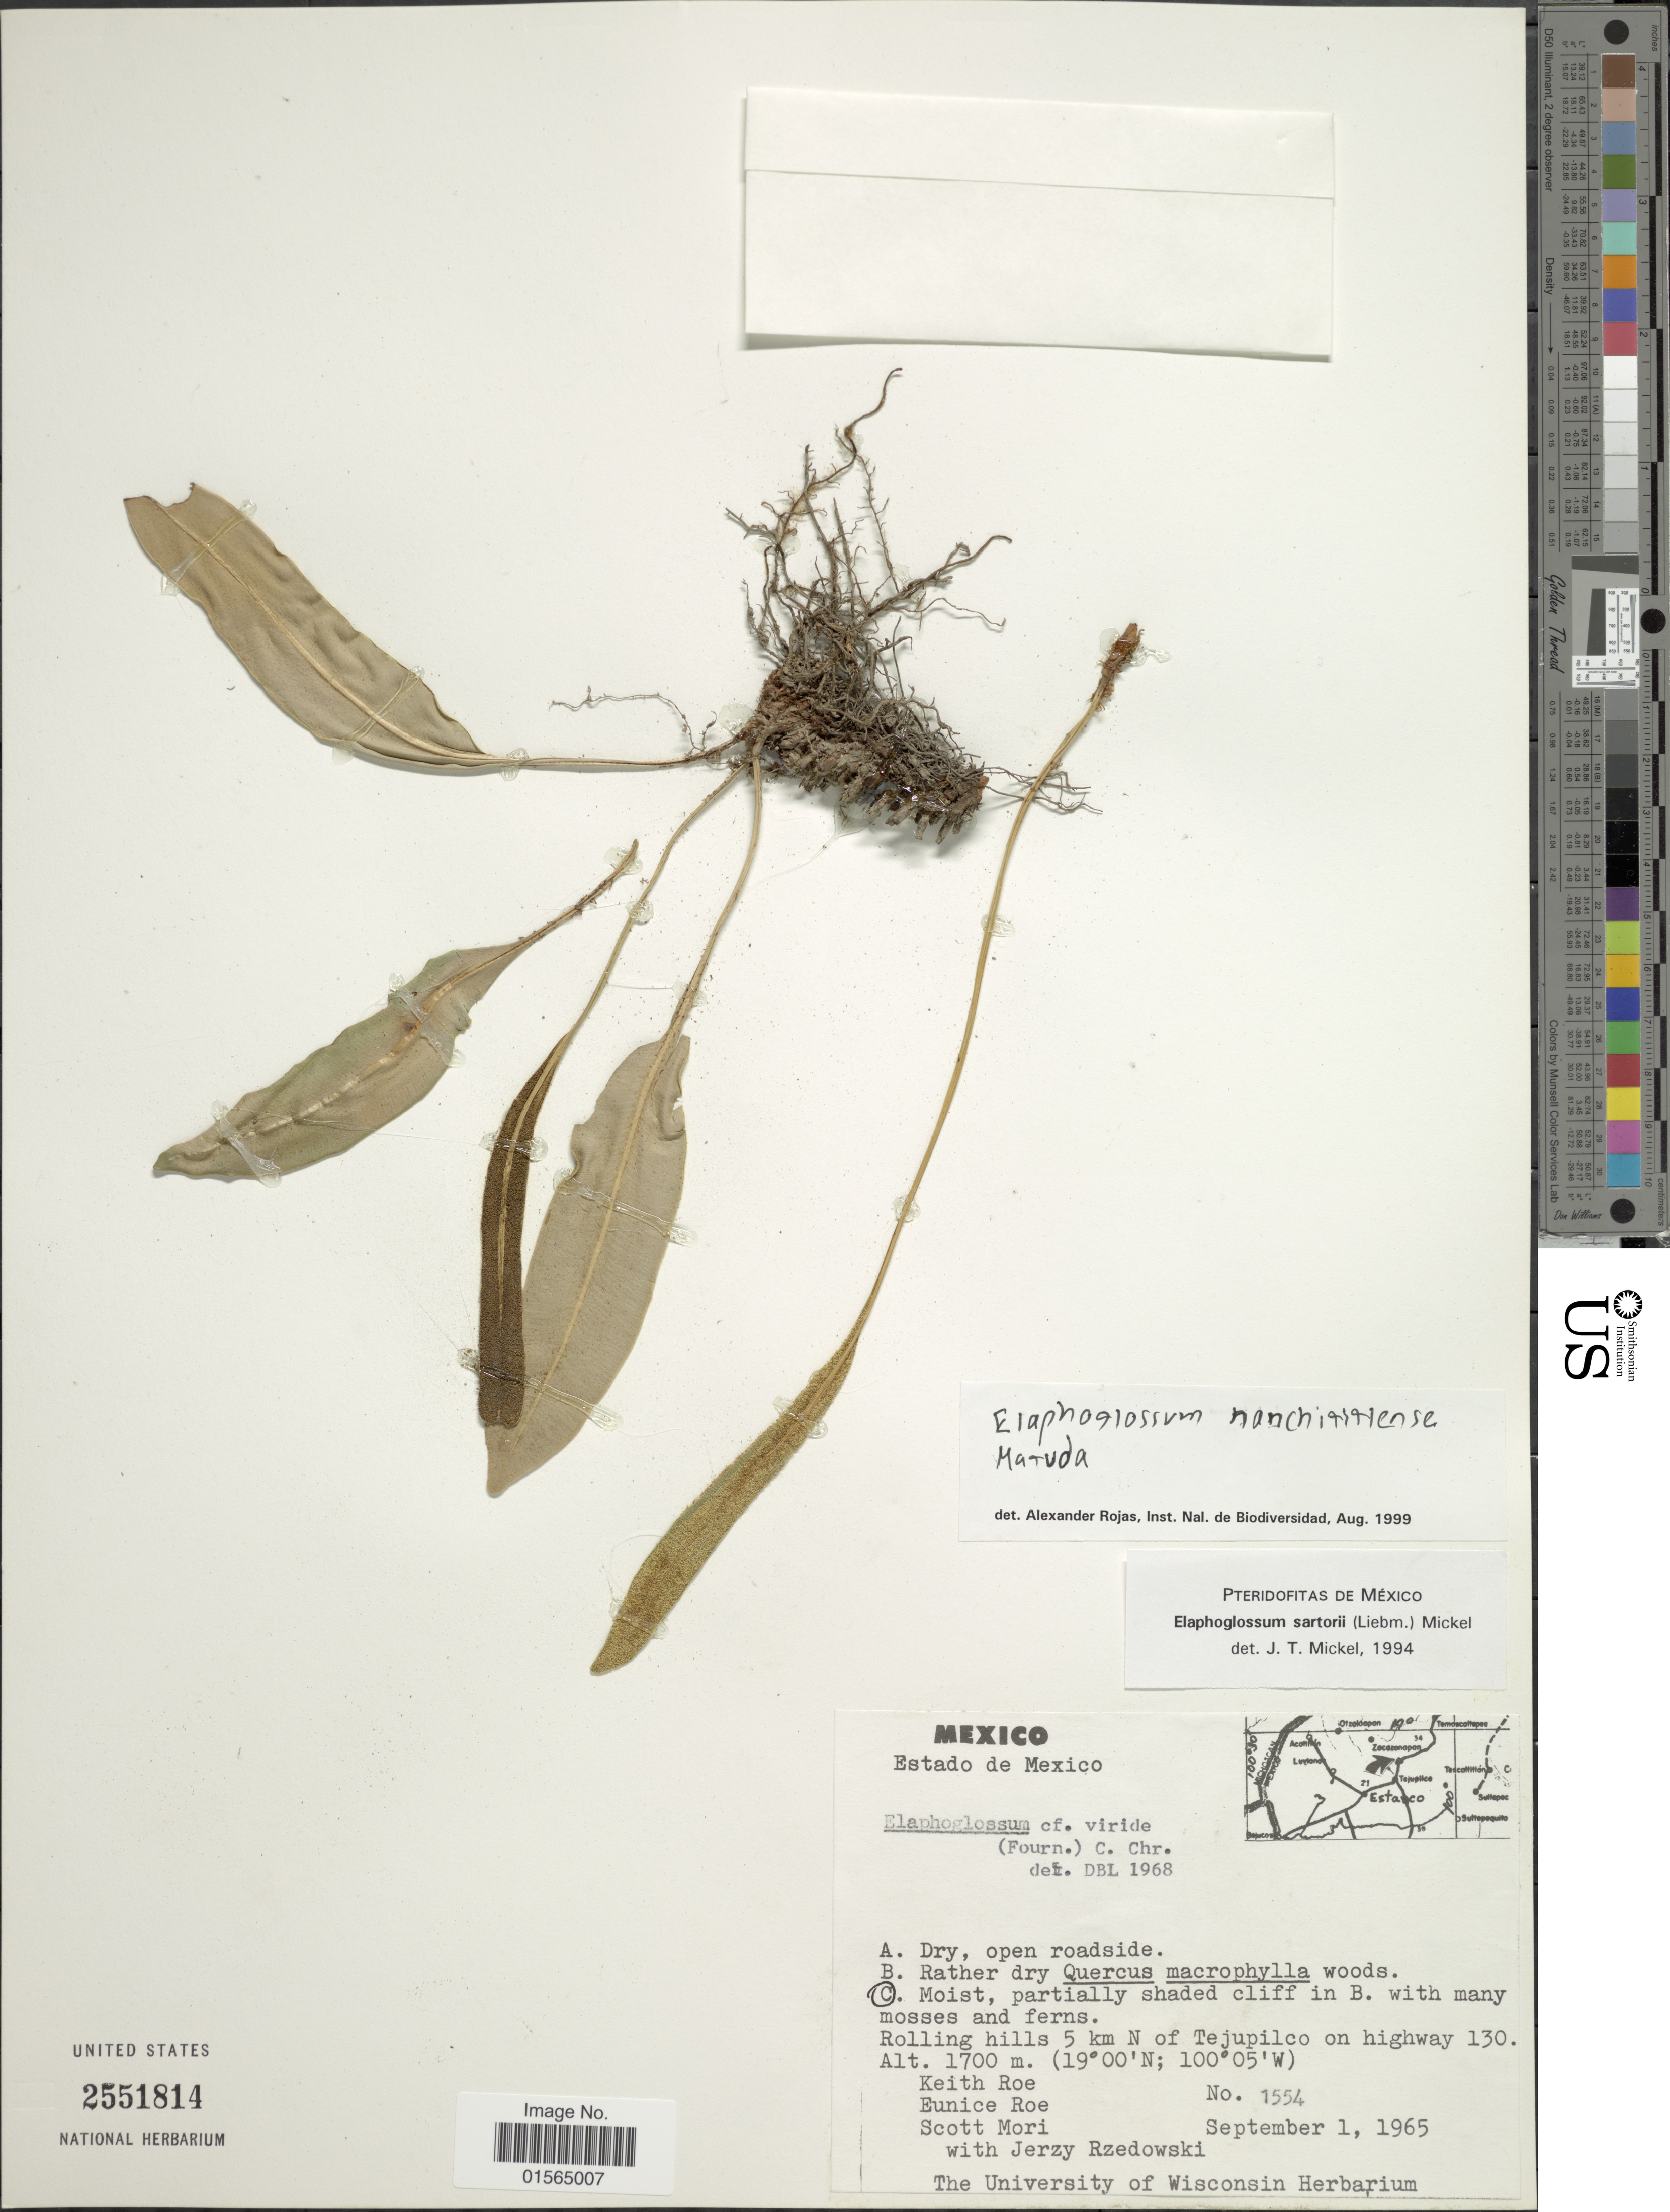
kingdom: Plantae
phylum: Tracheophyta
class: Polypodiopsida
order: Polypodiales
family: Dryopteridaceae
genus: Elaphoglossum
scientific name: Elaphoglossum sartorii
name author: (Liebm.) Mickel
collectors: K. E. Roe, E. Roe, S. Mori & J. Rzedowski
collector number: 1554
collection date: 1965-09-01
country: Mexico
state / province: México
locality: Rolling hills 5 km N of Tejupilco on highway 130.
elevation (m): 1700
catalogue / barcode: US 2551814